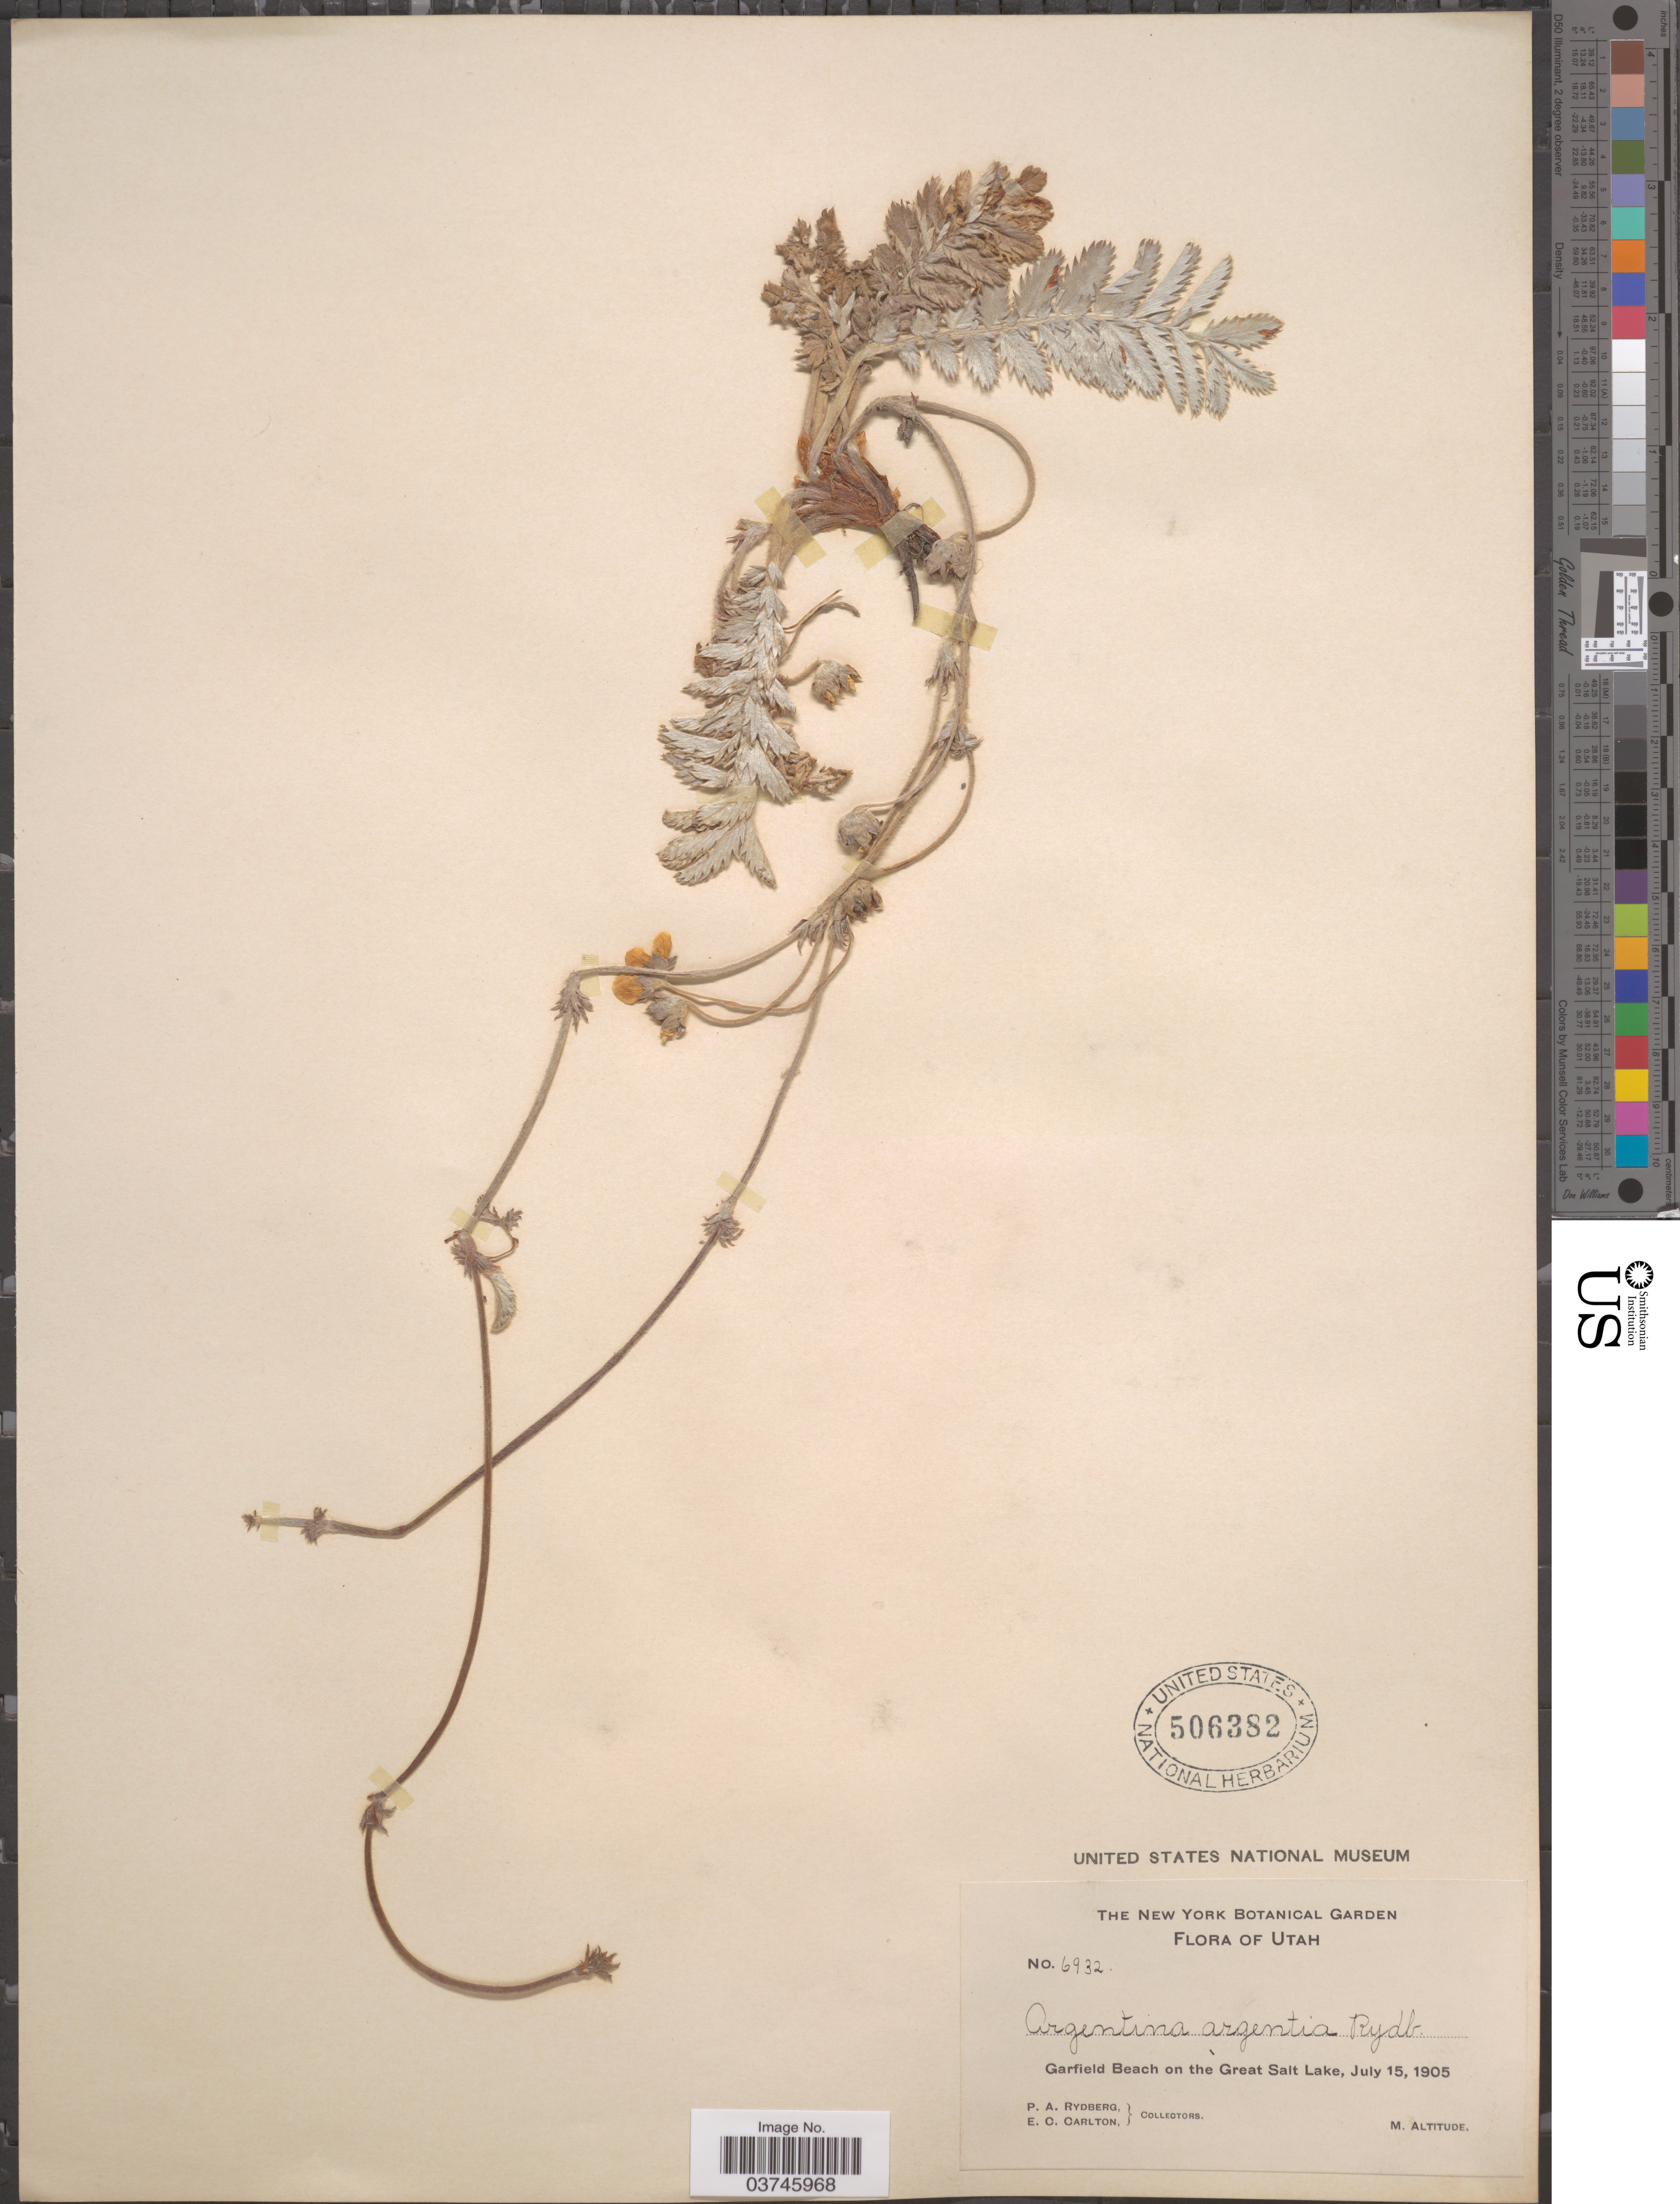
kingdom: Plantae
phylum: Tracheophyta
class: Magnoliopsida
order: Rosales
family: Rosaceae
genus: Argentina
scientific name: Argentina anserina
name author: (L.) Rydb.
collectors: P. A. Rydberg & E. Carlton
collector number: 6932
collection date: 1905-07-15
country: United States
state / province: Utah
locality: Garfield Beach on the Great Salt Lake.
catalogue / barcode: US 506382